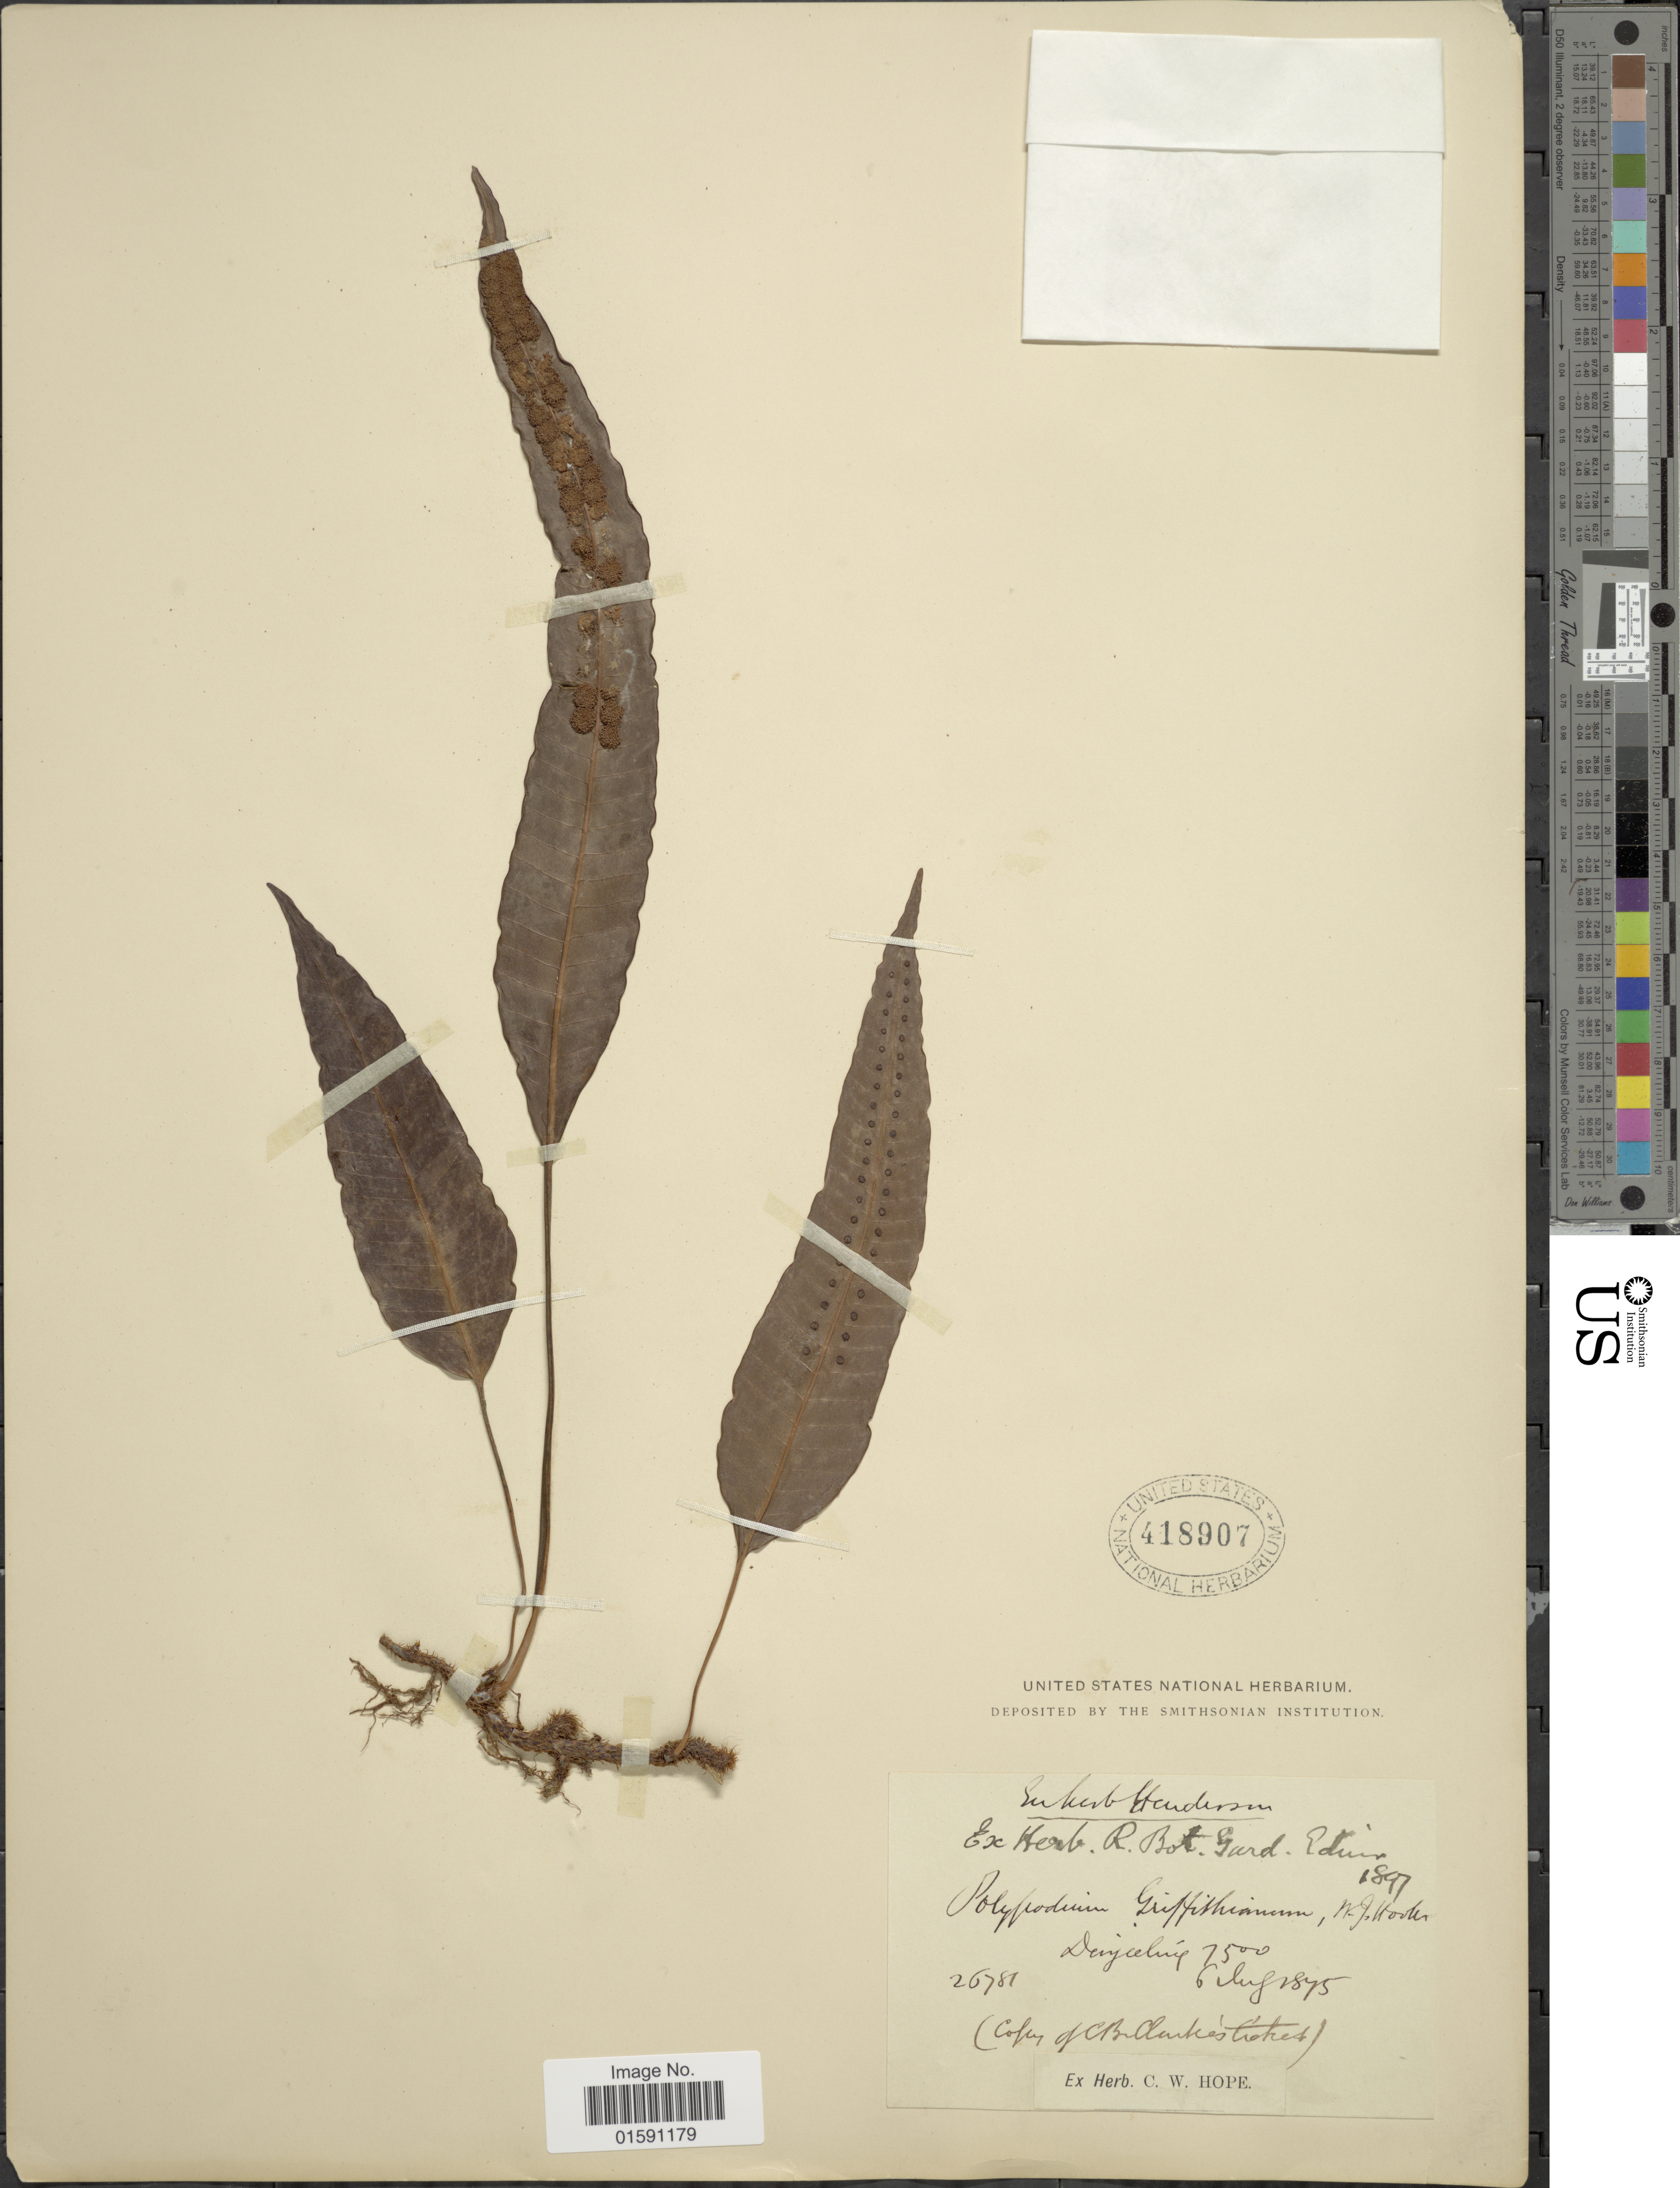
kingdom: Plantae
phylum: Tracheophyta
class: Polypodiopsida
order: Polypodiales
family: Polypodiaceae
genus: Selliguea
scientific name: Selliguea griffithiana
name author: (Hook.) Fraser-Jenk.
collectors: ex herb. Henderson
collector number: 26781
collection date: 1895-08-06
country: India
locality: Darjeeling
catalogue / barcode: US 418907